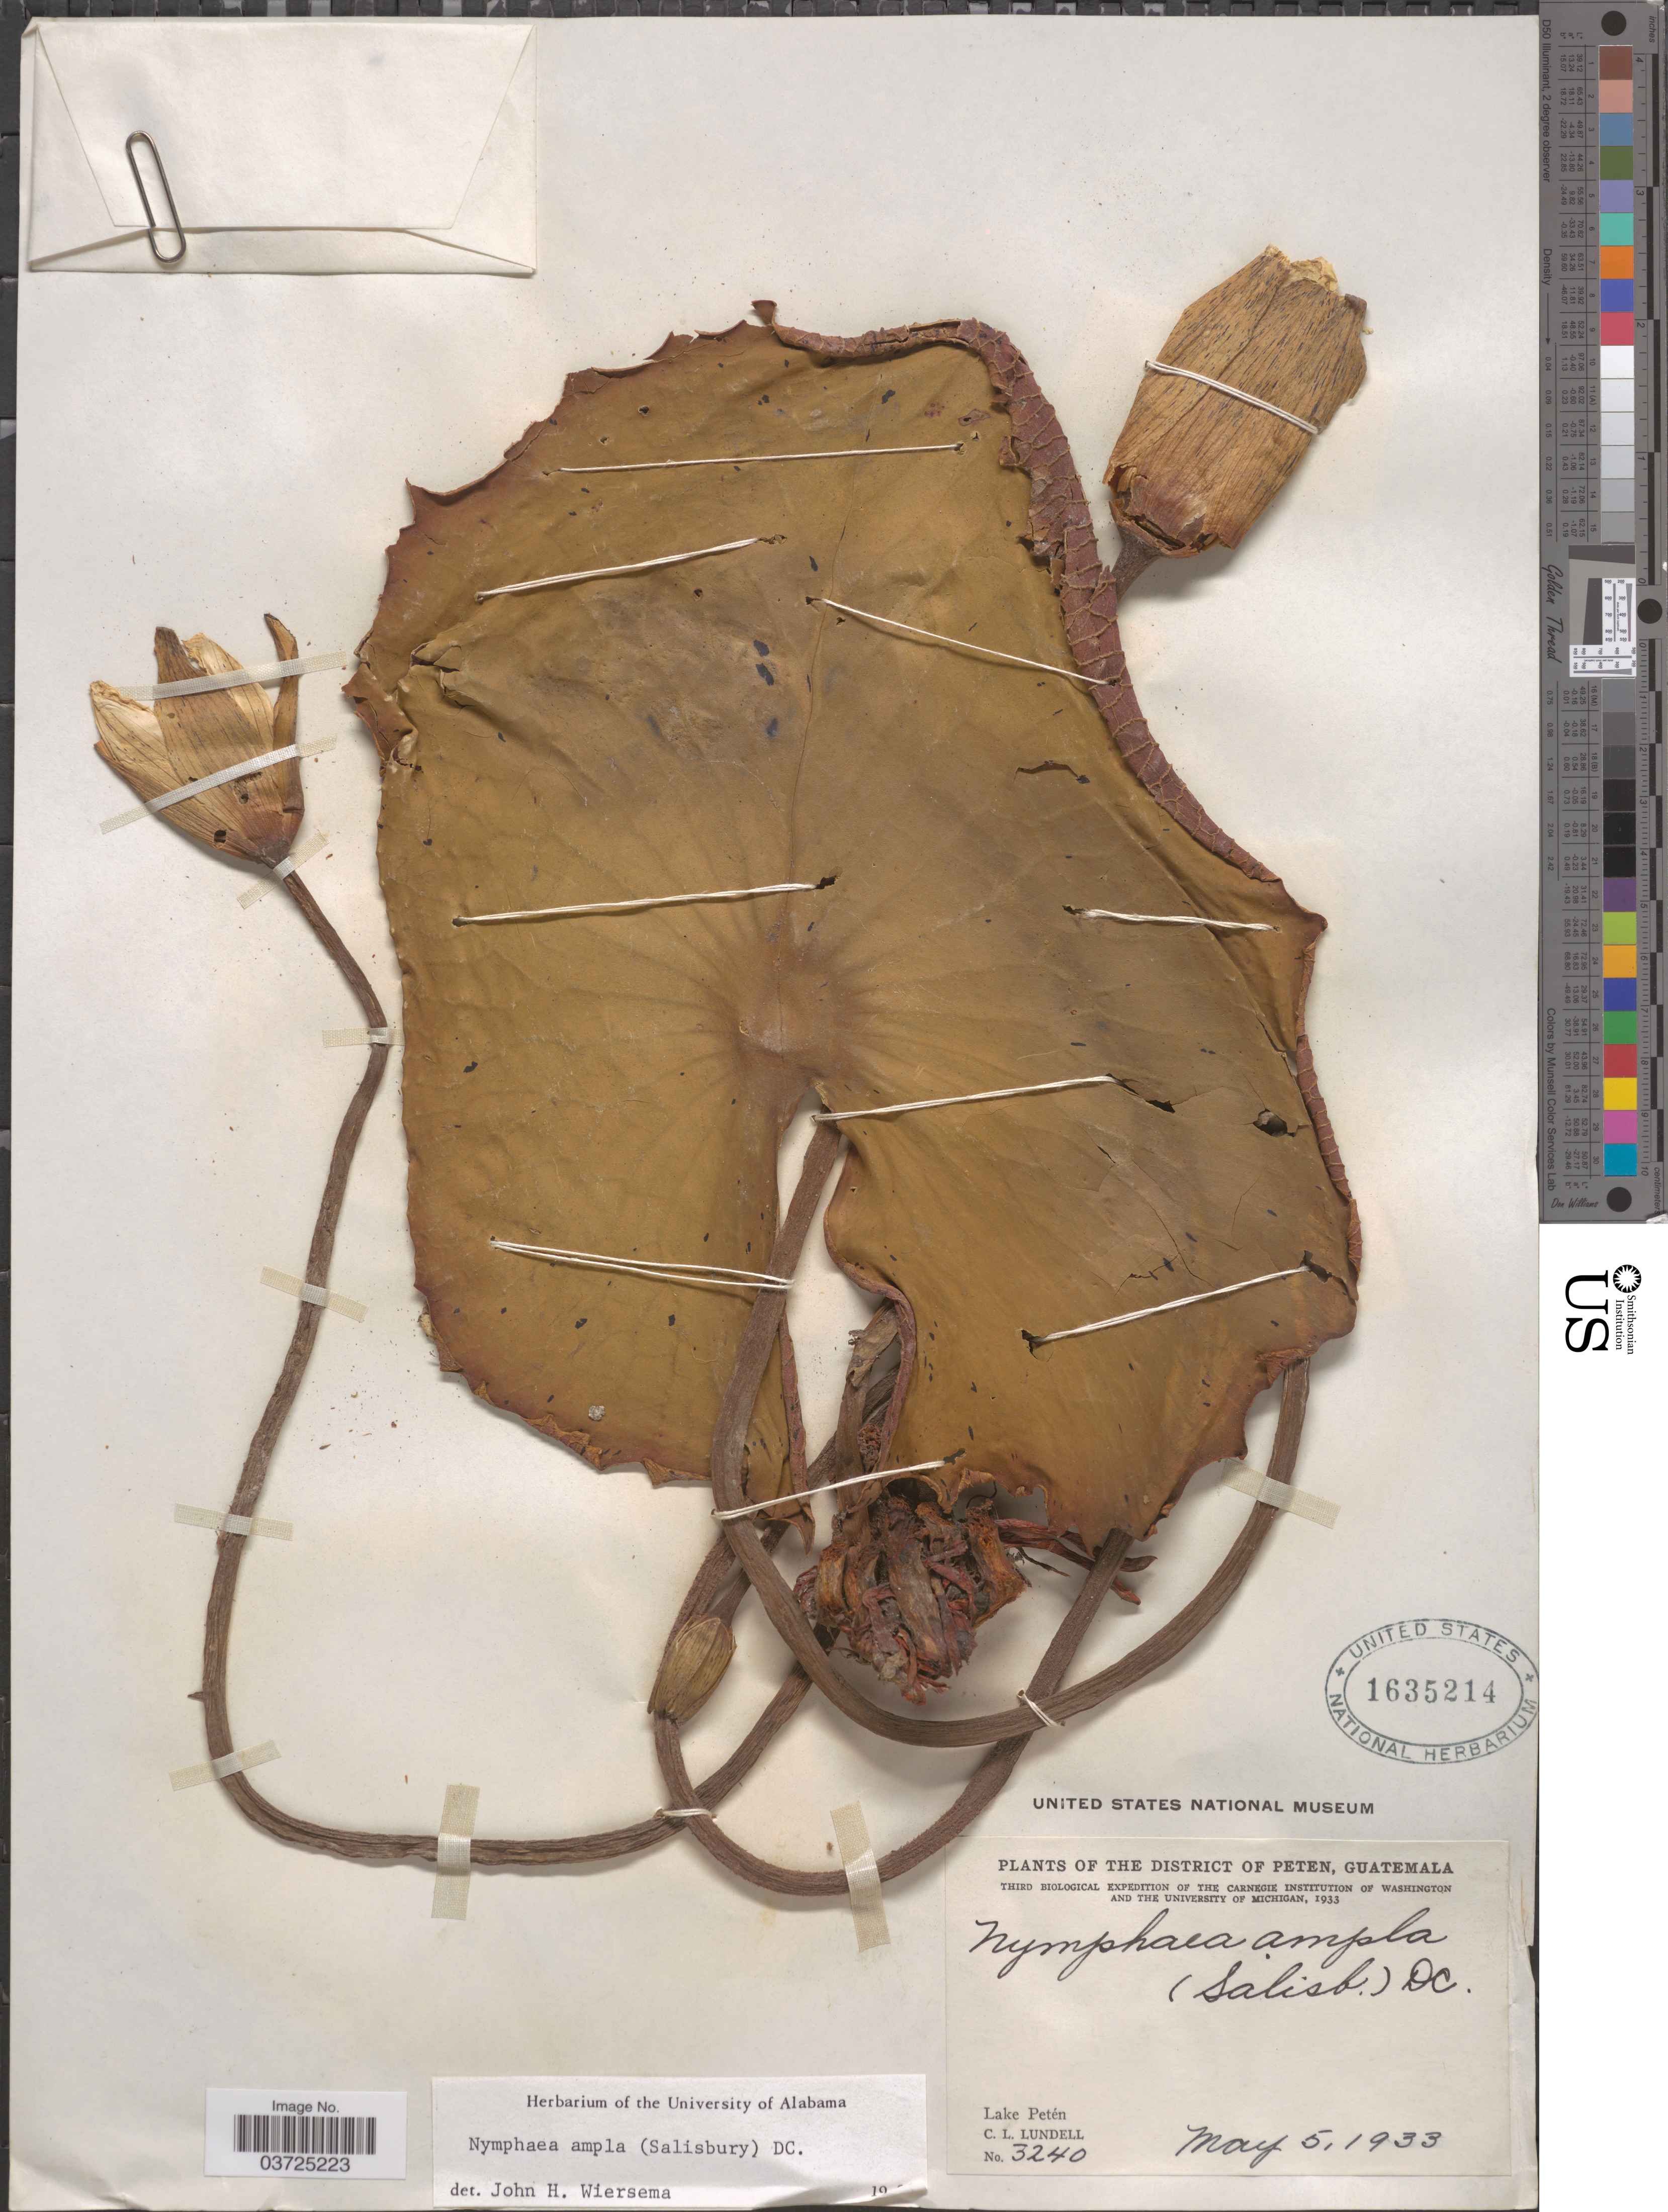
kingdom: Plantae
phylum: Tracheophyta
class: Magnoliopsida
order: Nymphaeales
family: Nymphaeaceae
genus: Nymphaea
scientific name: Nymphaea ampla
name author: (Salisb.) DC.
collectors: C. L. Lundell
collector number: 3240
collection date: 1933-05-05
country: Guatemala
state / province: El Peten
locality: The District of Peten. Lake Petén.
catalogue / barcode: US 1635214